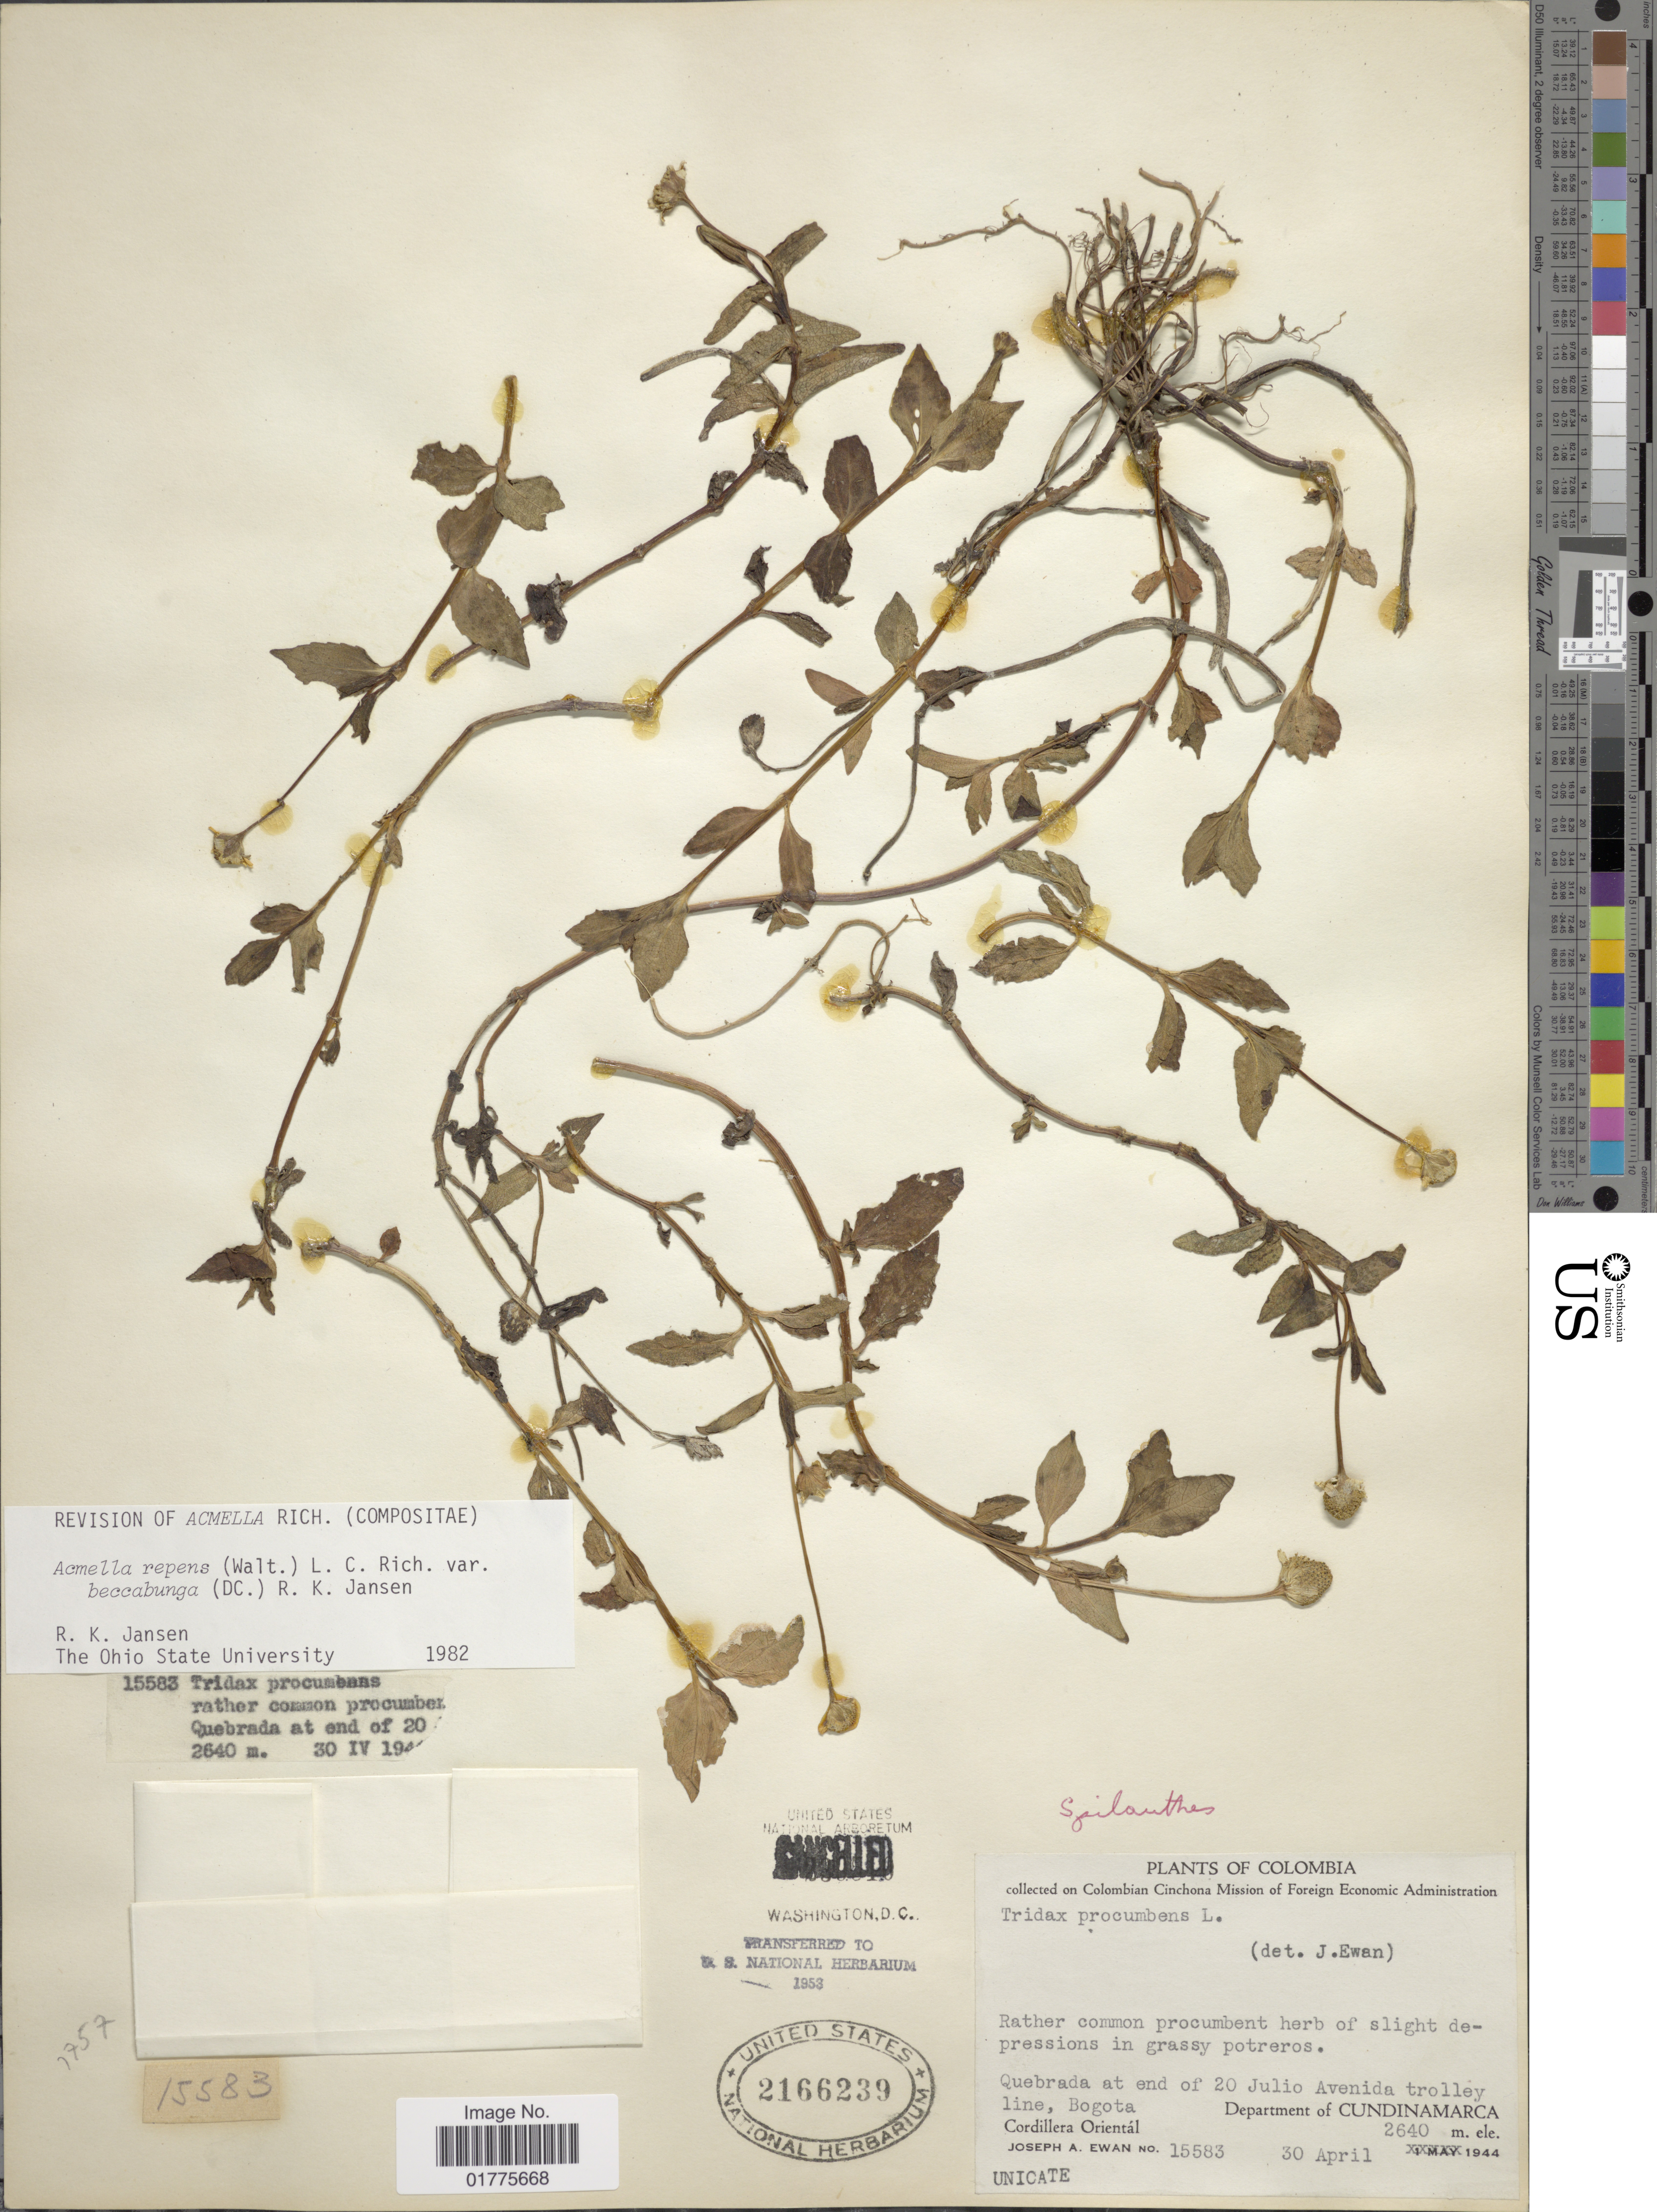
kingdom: Plantae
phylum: Tracheophyta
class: Magnoliopsida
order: Asterales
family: Asteraceae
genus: Acmella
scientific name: Acmella repens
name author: (Walter) Rich.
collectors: J. A. Ewan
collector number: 15583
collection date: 1944-04-30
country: Colombia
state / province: Cundinamarca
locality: Quebrada at end of 20 Julio Avenida trolley line, Bogota, Cordillera Oriental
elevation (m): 2640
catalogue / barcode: US 2166239